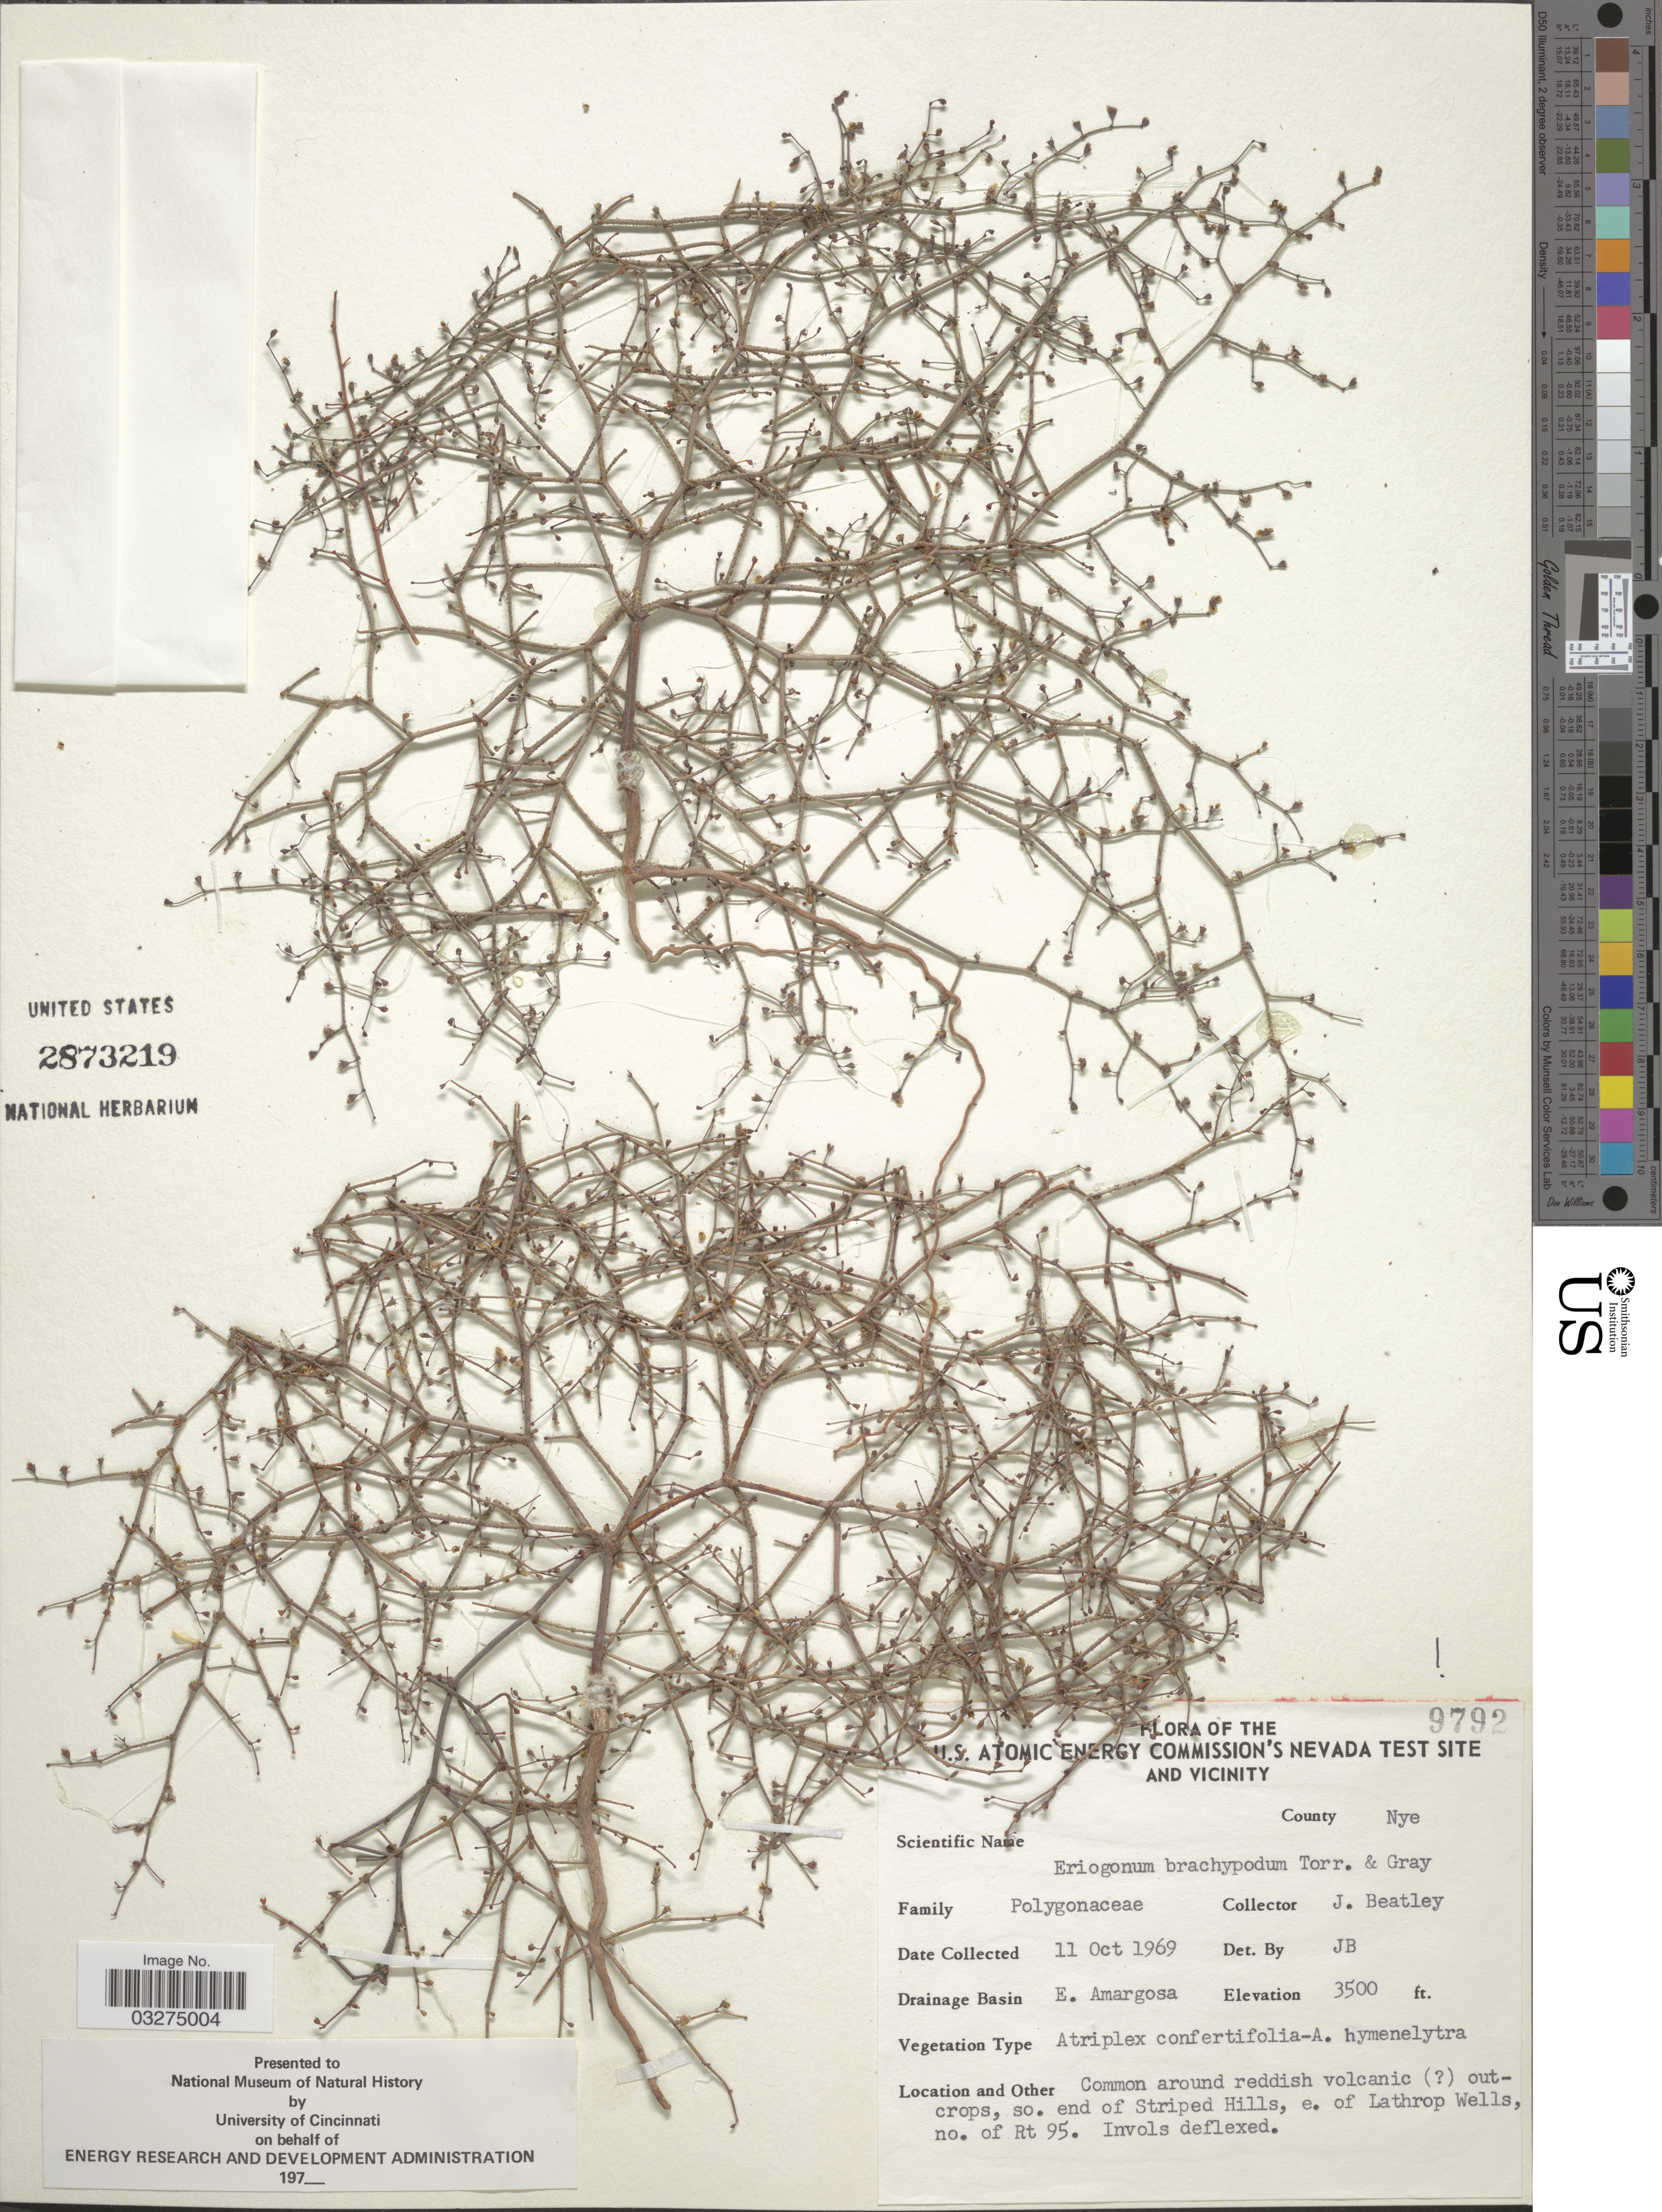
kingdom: Plantae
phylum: Tracheophyta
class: Magnoliopsida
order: Caryophyllales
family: Polygonaceae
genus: Eriogonum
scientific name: Eriogonum brachypodum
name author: Torr. & A. Gray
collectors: J. C. Beatley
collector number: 9792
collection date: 1969-10-11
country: United States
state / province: Nevada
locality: U. S. Atomic Energy Commission's Nevada Test Site and Vicinity. County Nye. Drainage Basin E. Amargosa. So. end of Striped Hills, e. of Lathrop Wells, no. of Rt 95.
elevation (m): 1067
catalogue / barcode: US 2873219